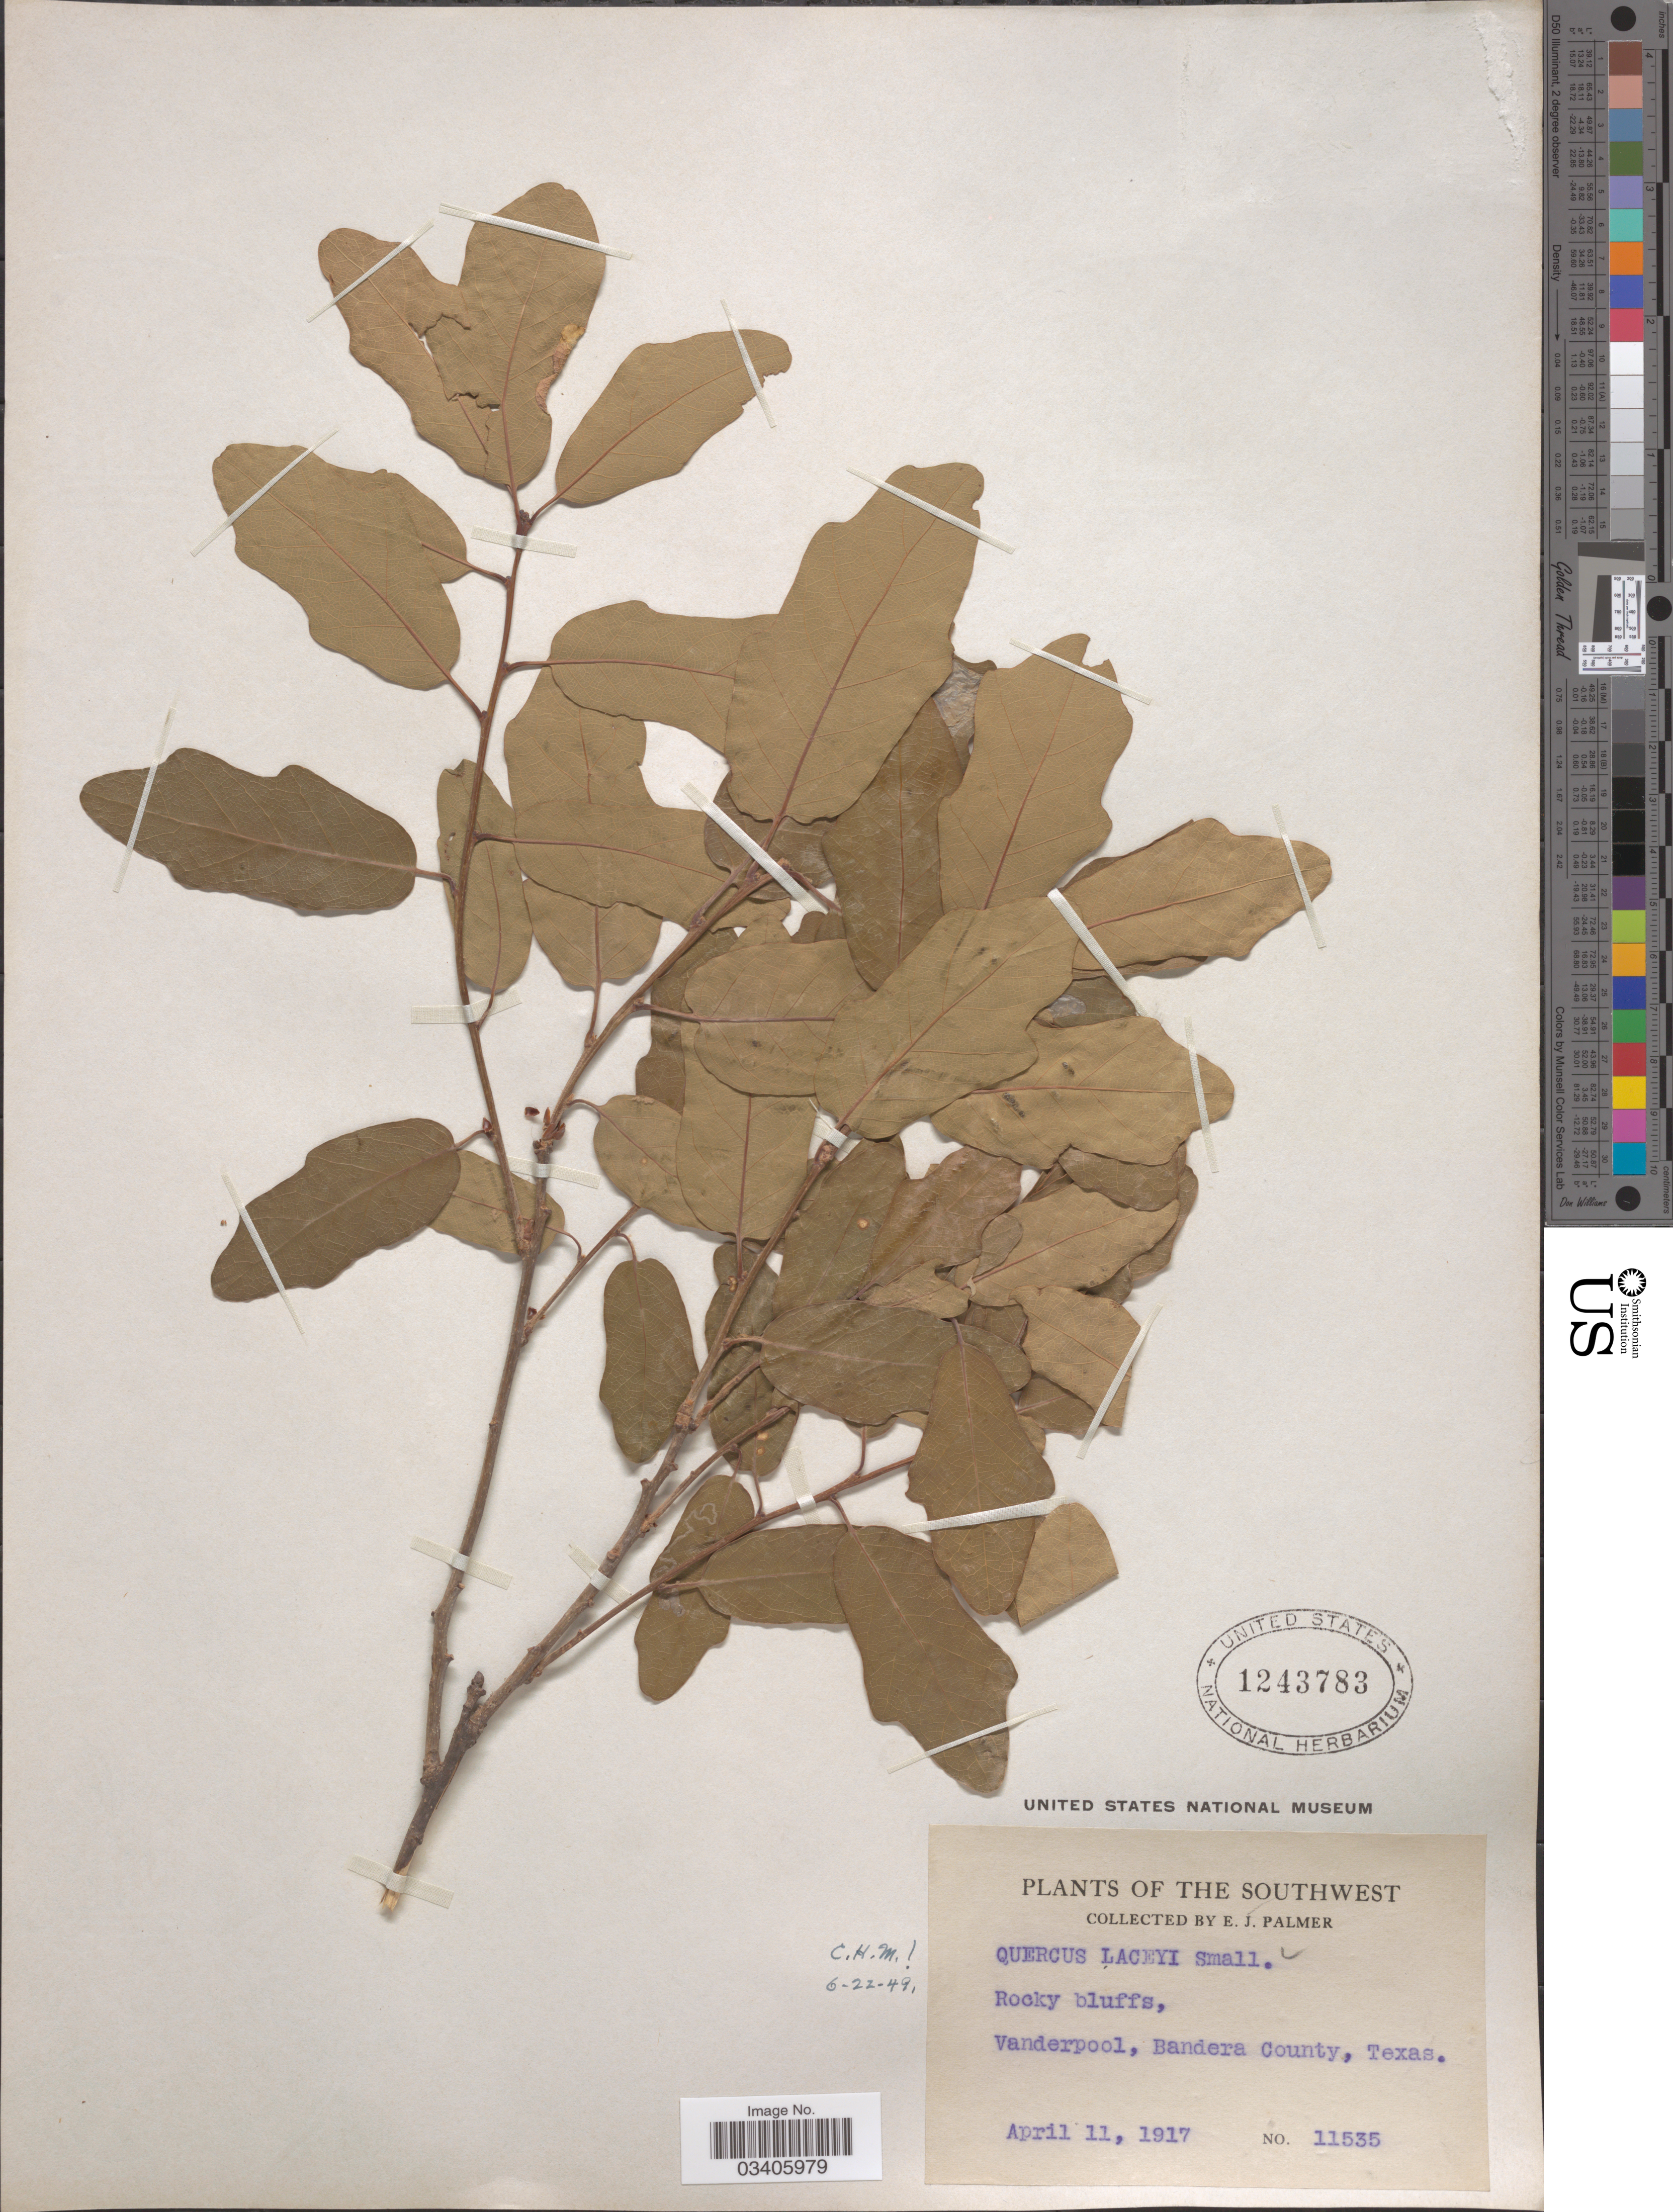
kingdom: Plantae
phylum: Tracheophyta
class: Magnoliopsida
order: Fagales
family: Fagaceae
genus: Quercus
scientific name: Quercus laceyi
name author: Small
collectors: E. J. Palmer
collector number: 11535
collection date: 1917-04-11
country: United States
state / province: Texas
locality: The Southwest. Rocky bluffs, Vanderpool, Bandera County.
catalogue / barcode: US 1243783